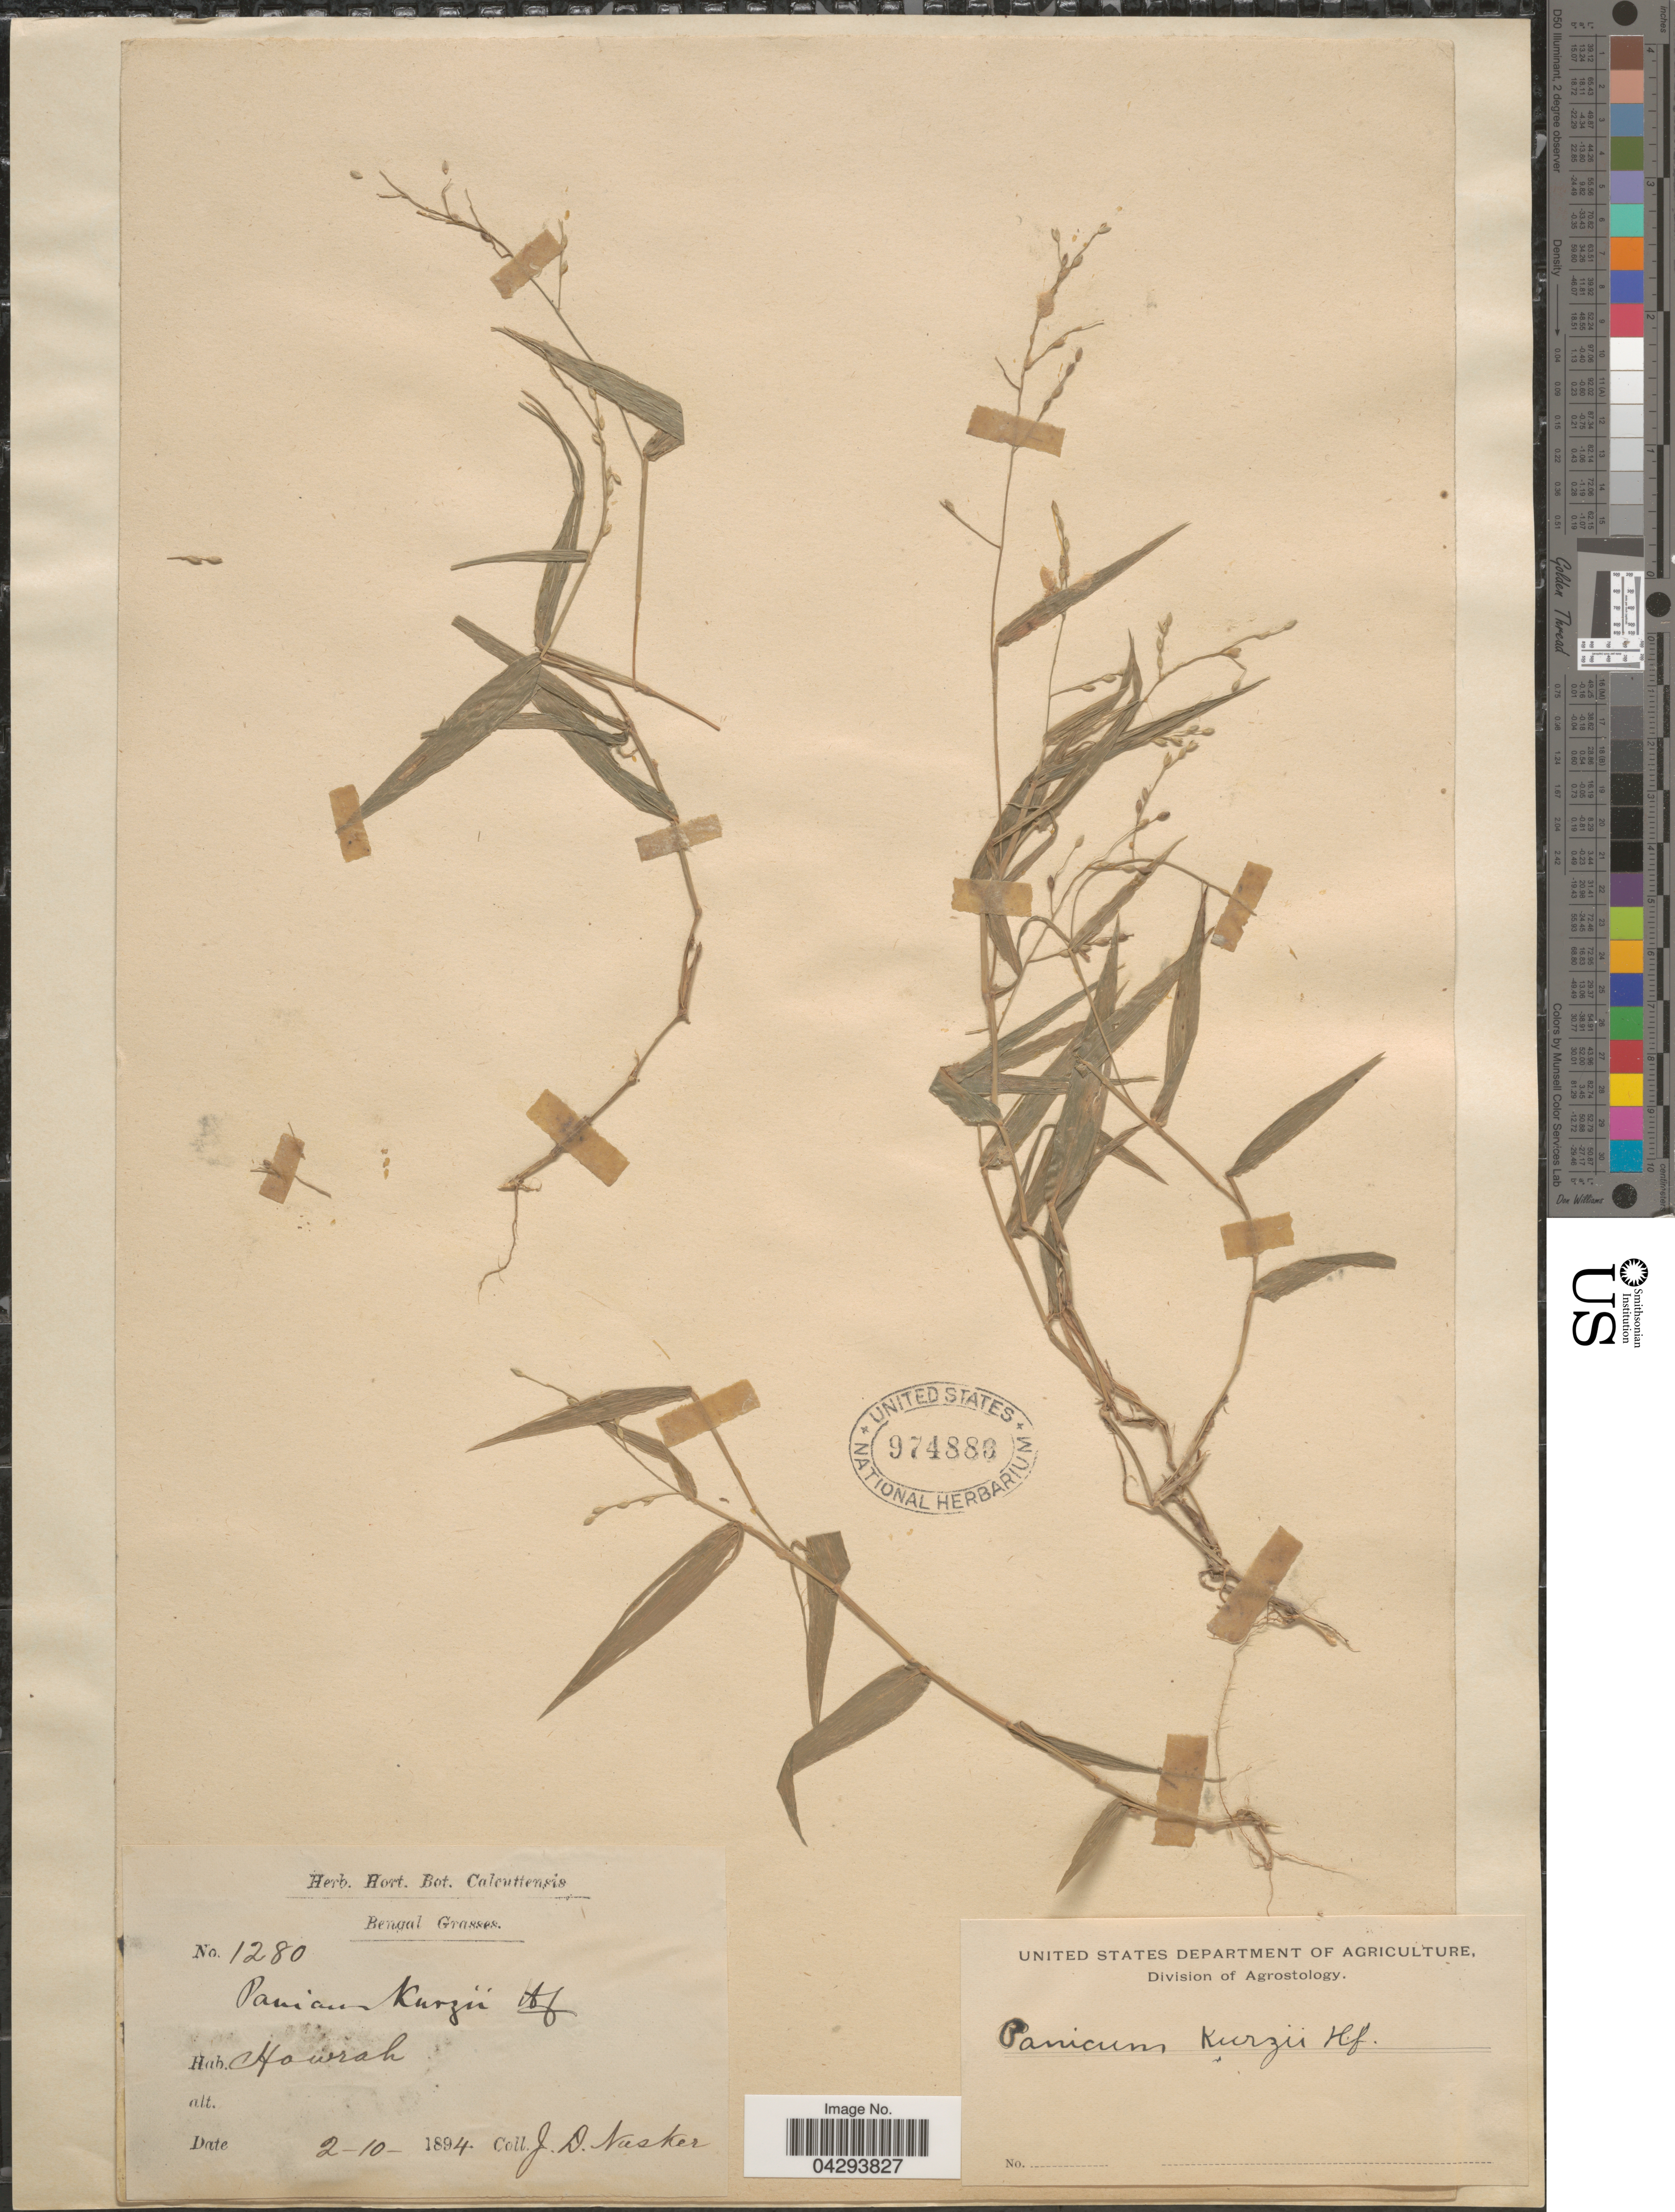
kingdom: Plantae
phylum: Tracheophyta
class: Liliopsida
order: Poales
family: Poaceae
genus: Urochloa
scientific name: Urochloa kurzii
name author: (Hook. f.) T.Q. Nguyen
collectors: J. D. Nusker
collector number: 1280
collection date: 1894-10-02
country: India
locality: Bengal. Howrah.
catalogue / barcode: US 974880